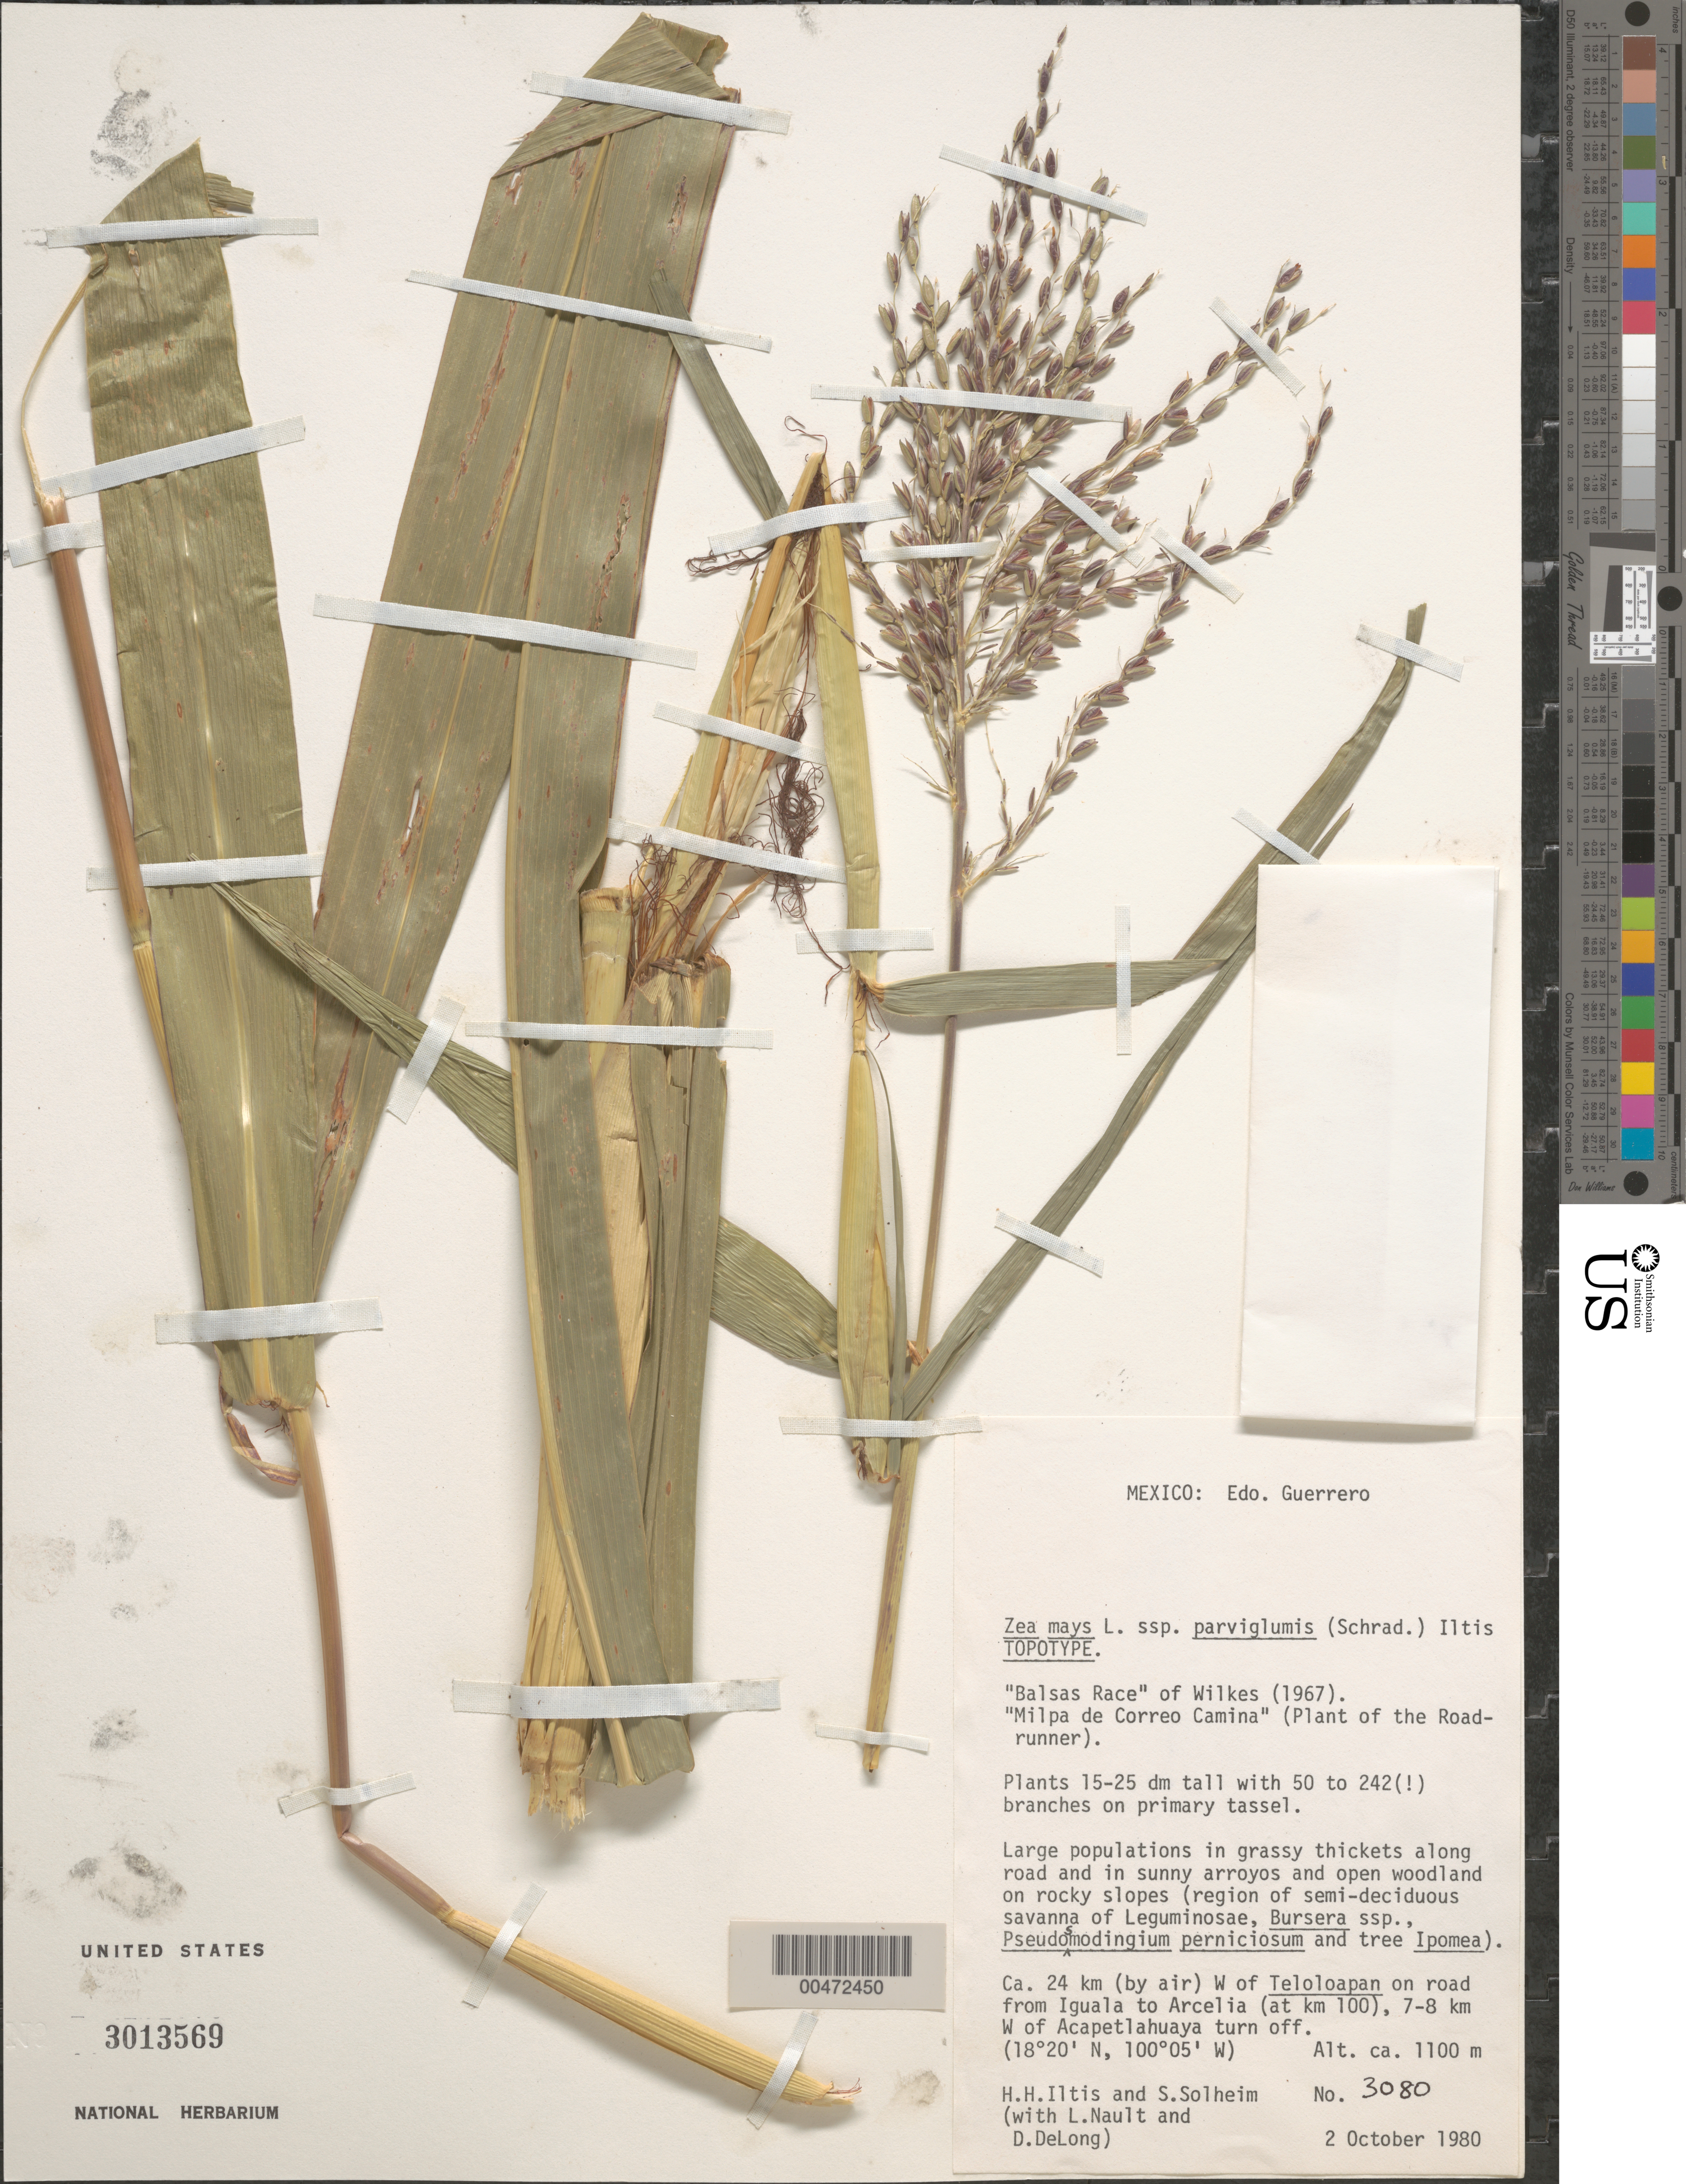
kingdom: Plantae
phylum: Tracheophyta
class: Liliopsida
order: Poales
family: Poaceae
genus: Zea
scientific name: Zea mays subsp. parviglumis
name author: Iltis & Doebley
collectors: H. H. Iltis, S. Solheim, L. Nault & D. DeLong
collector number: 3080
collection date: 1980-10-02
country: Mexico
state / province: Guerrero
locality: Ca. 24 km (by air) W of Teloloapan on road from Iguala to Arcelia (at km 100), 7-8 km W of Acapetlahuaya turn off.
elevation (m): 1100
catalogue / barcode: US 3013569